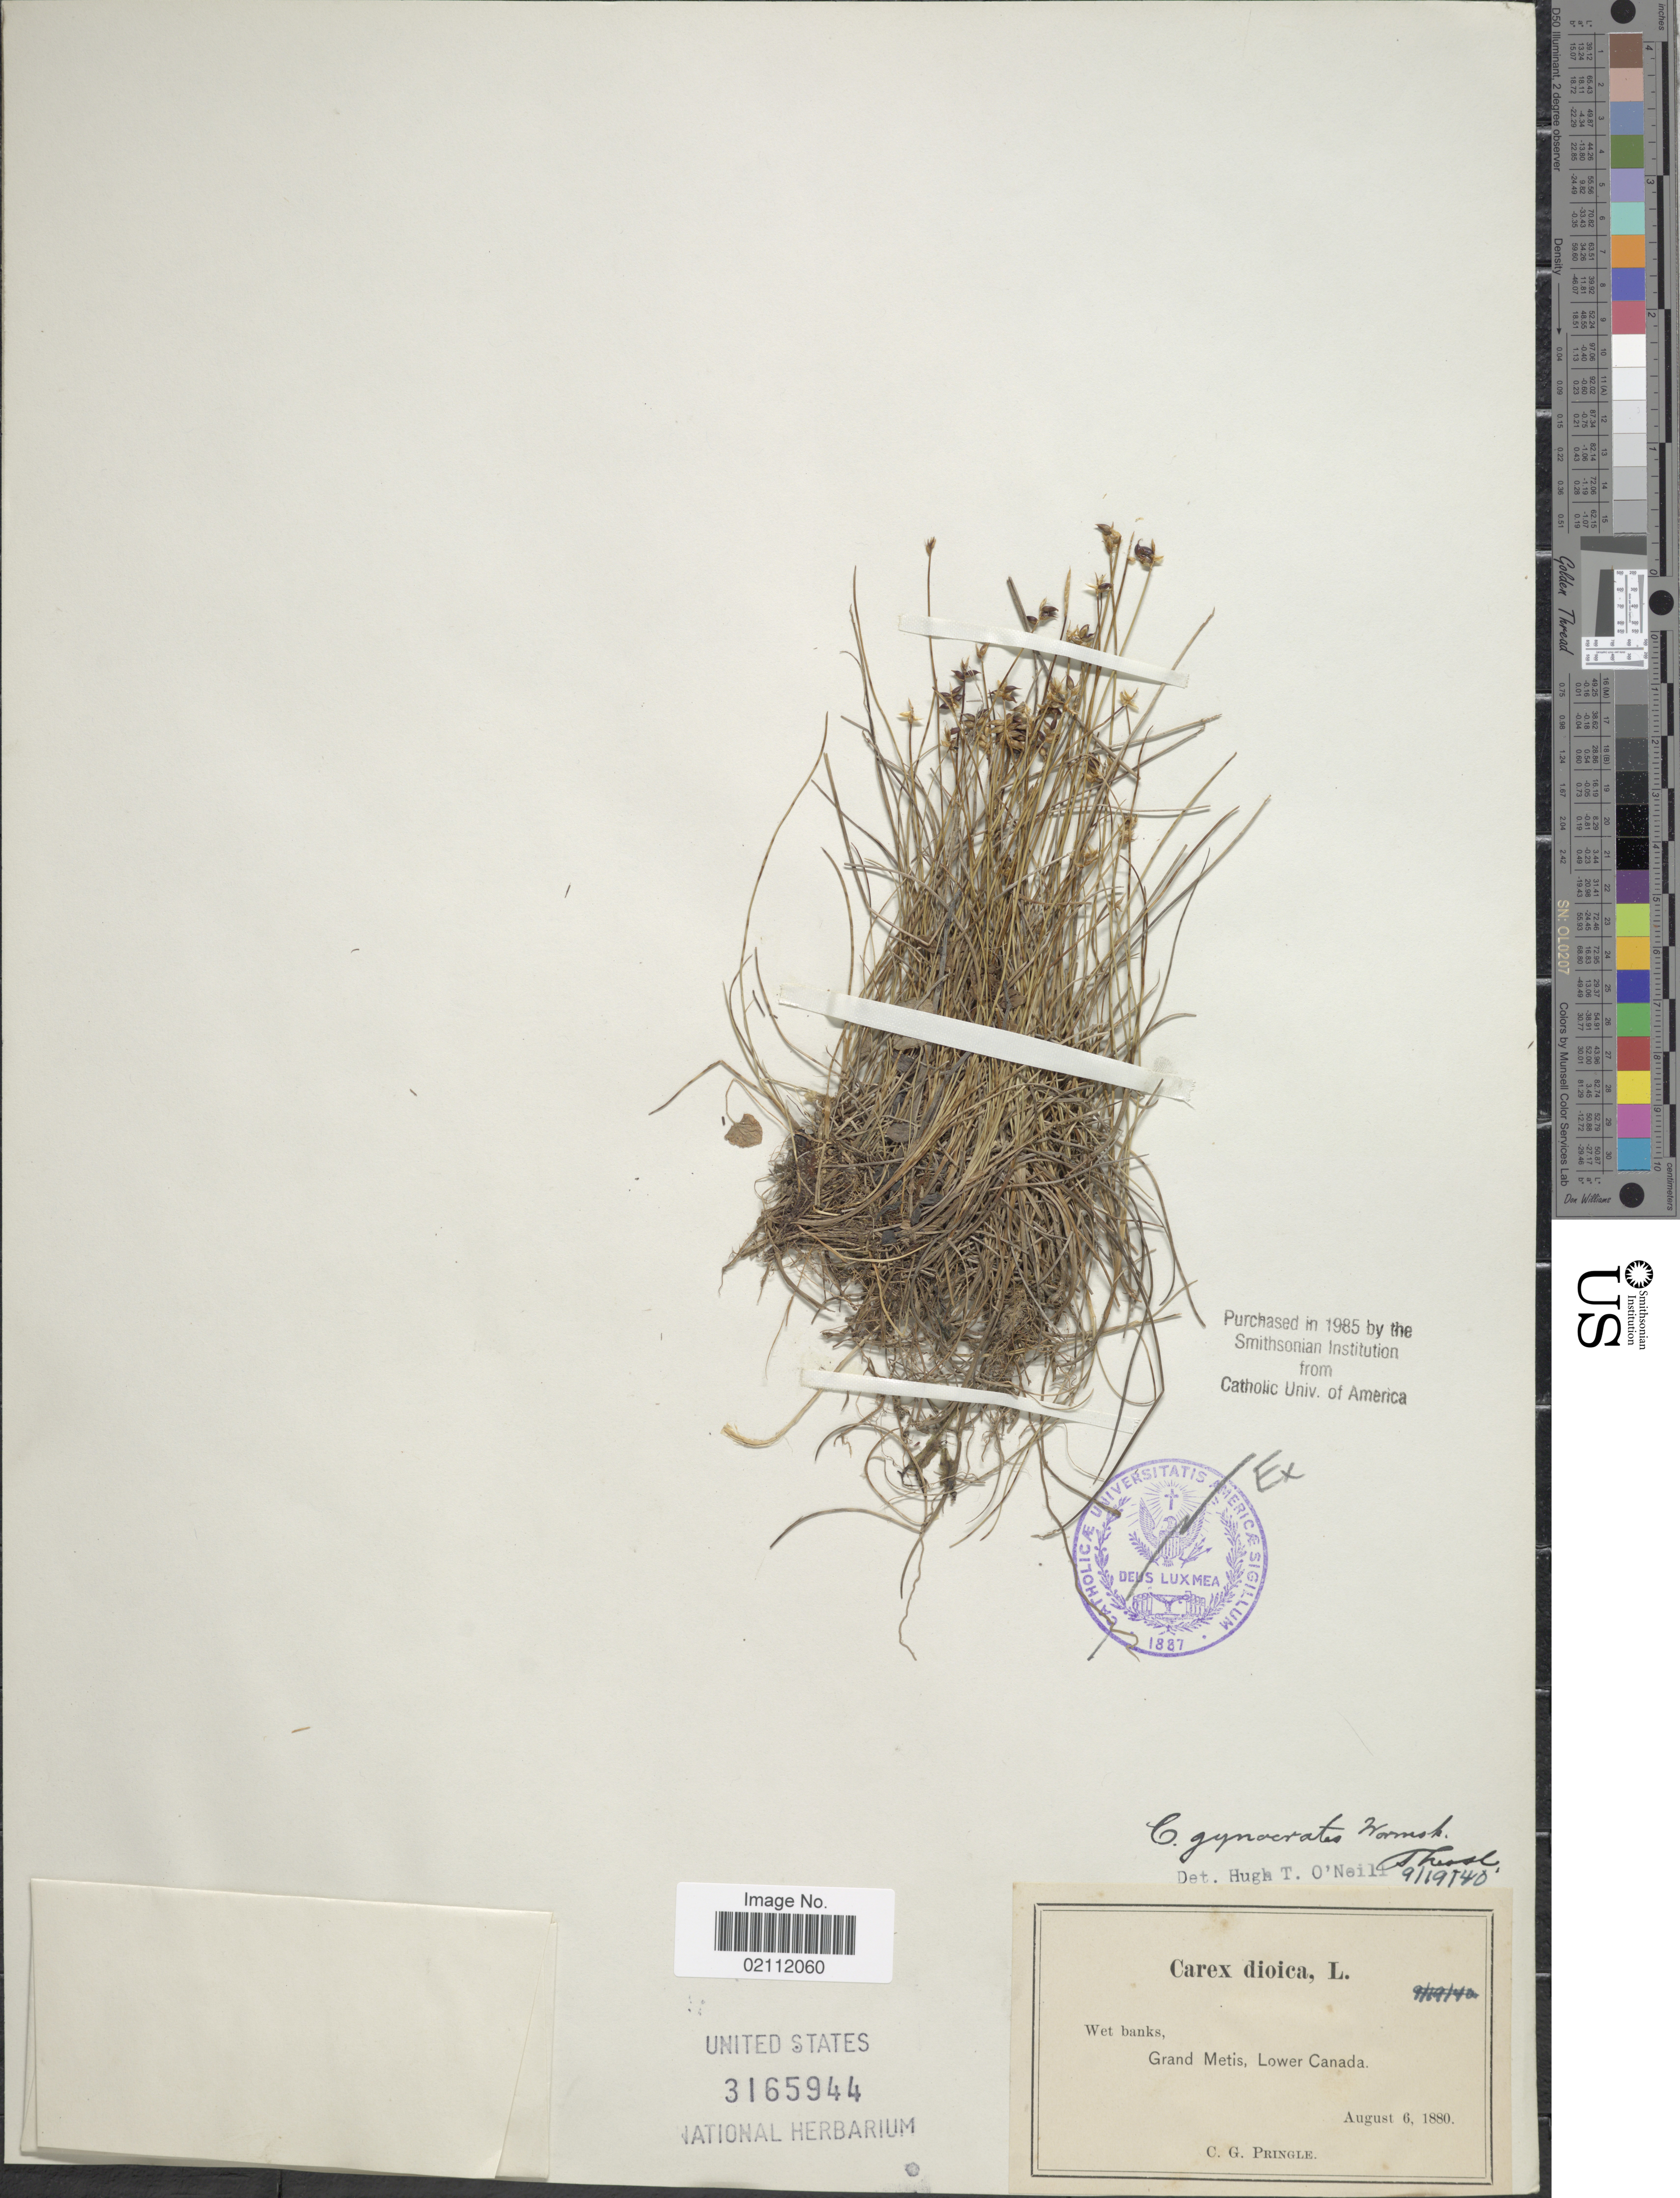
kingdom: Plantae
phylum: Tracheophyta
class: Liliopsida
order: Poales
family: Cyperaceae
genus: Carex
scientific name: Carex nardina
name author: (Hornem.) Fr.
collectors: C. G. Pringle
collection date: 1880-08-06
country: Canada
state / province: Quebec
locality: Grand Metis, Lower Canada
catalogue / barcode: US 3165944